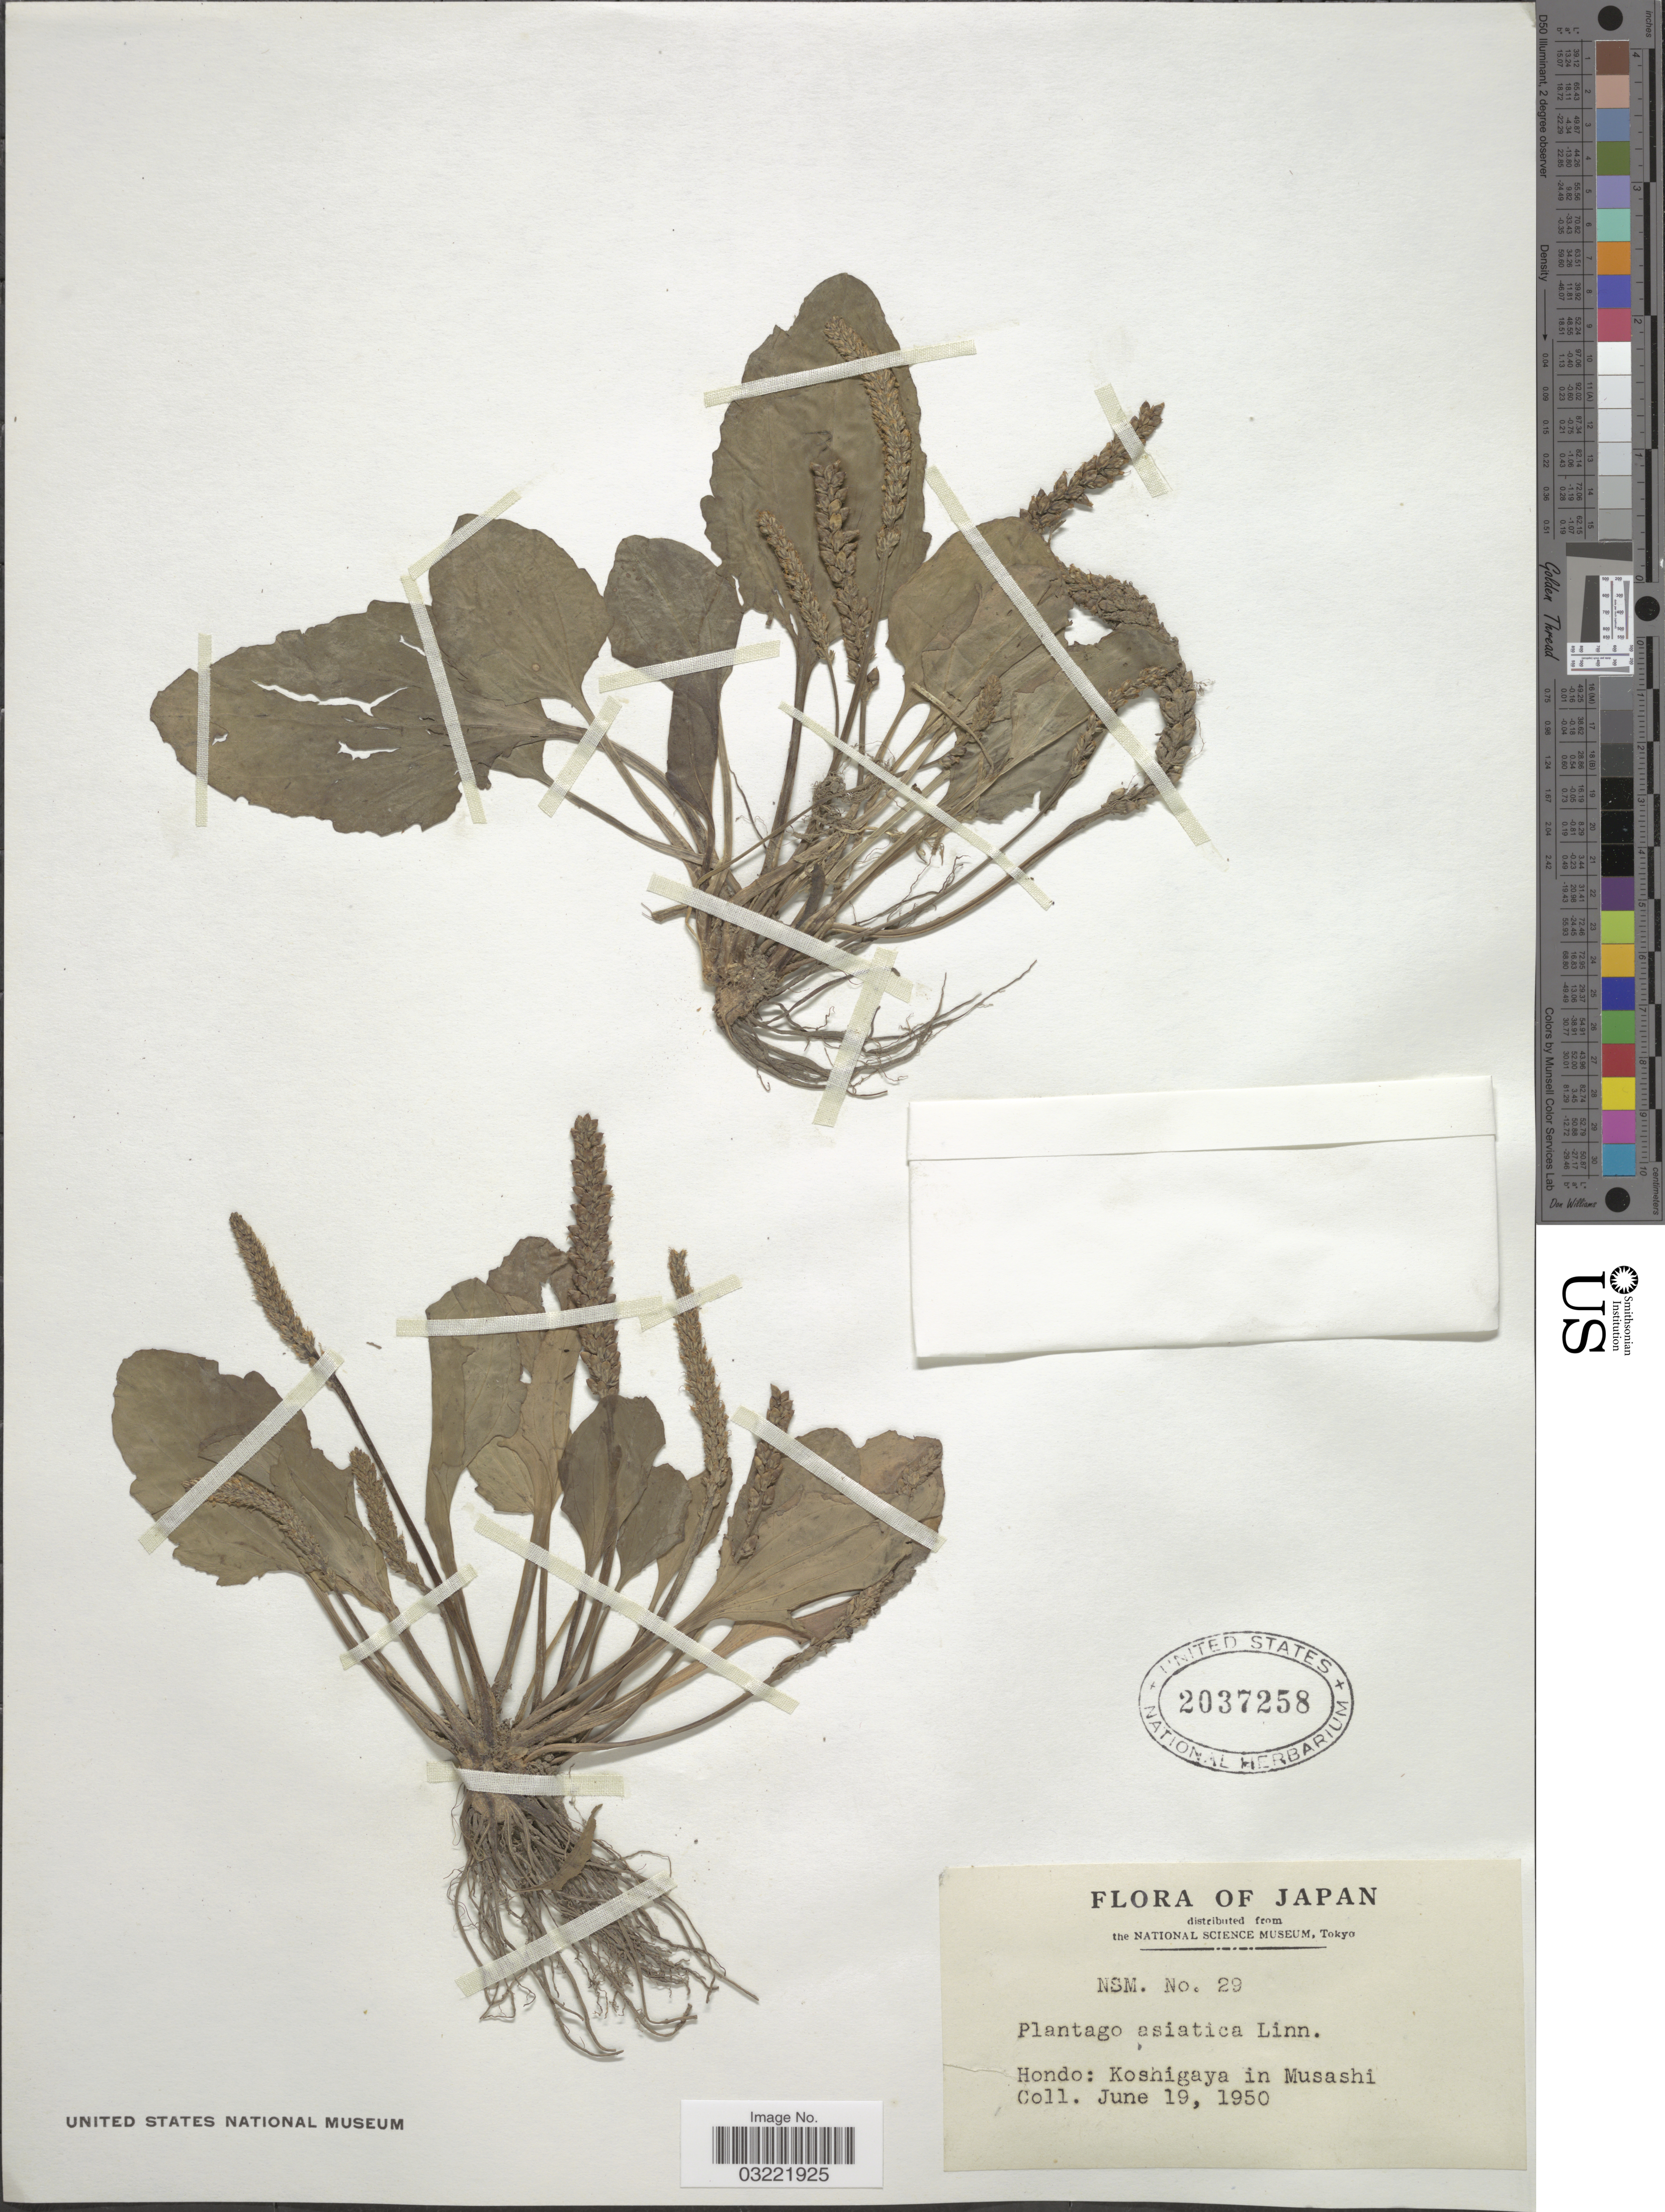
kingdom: Plantae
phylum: Tracheophyta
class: Magnoliopsida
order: Lamiales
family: Plantaginaceae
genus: Plantago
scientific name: Plantago asiatica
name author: L.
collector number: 29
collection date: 1950-06-19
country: Japan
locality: Hondo: Koshigaya in Musashi.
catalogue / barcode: US 2037258